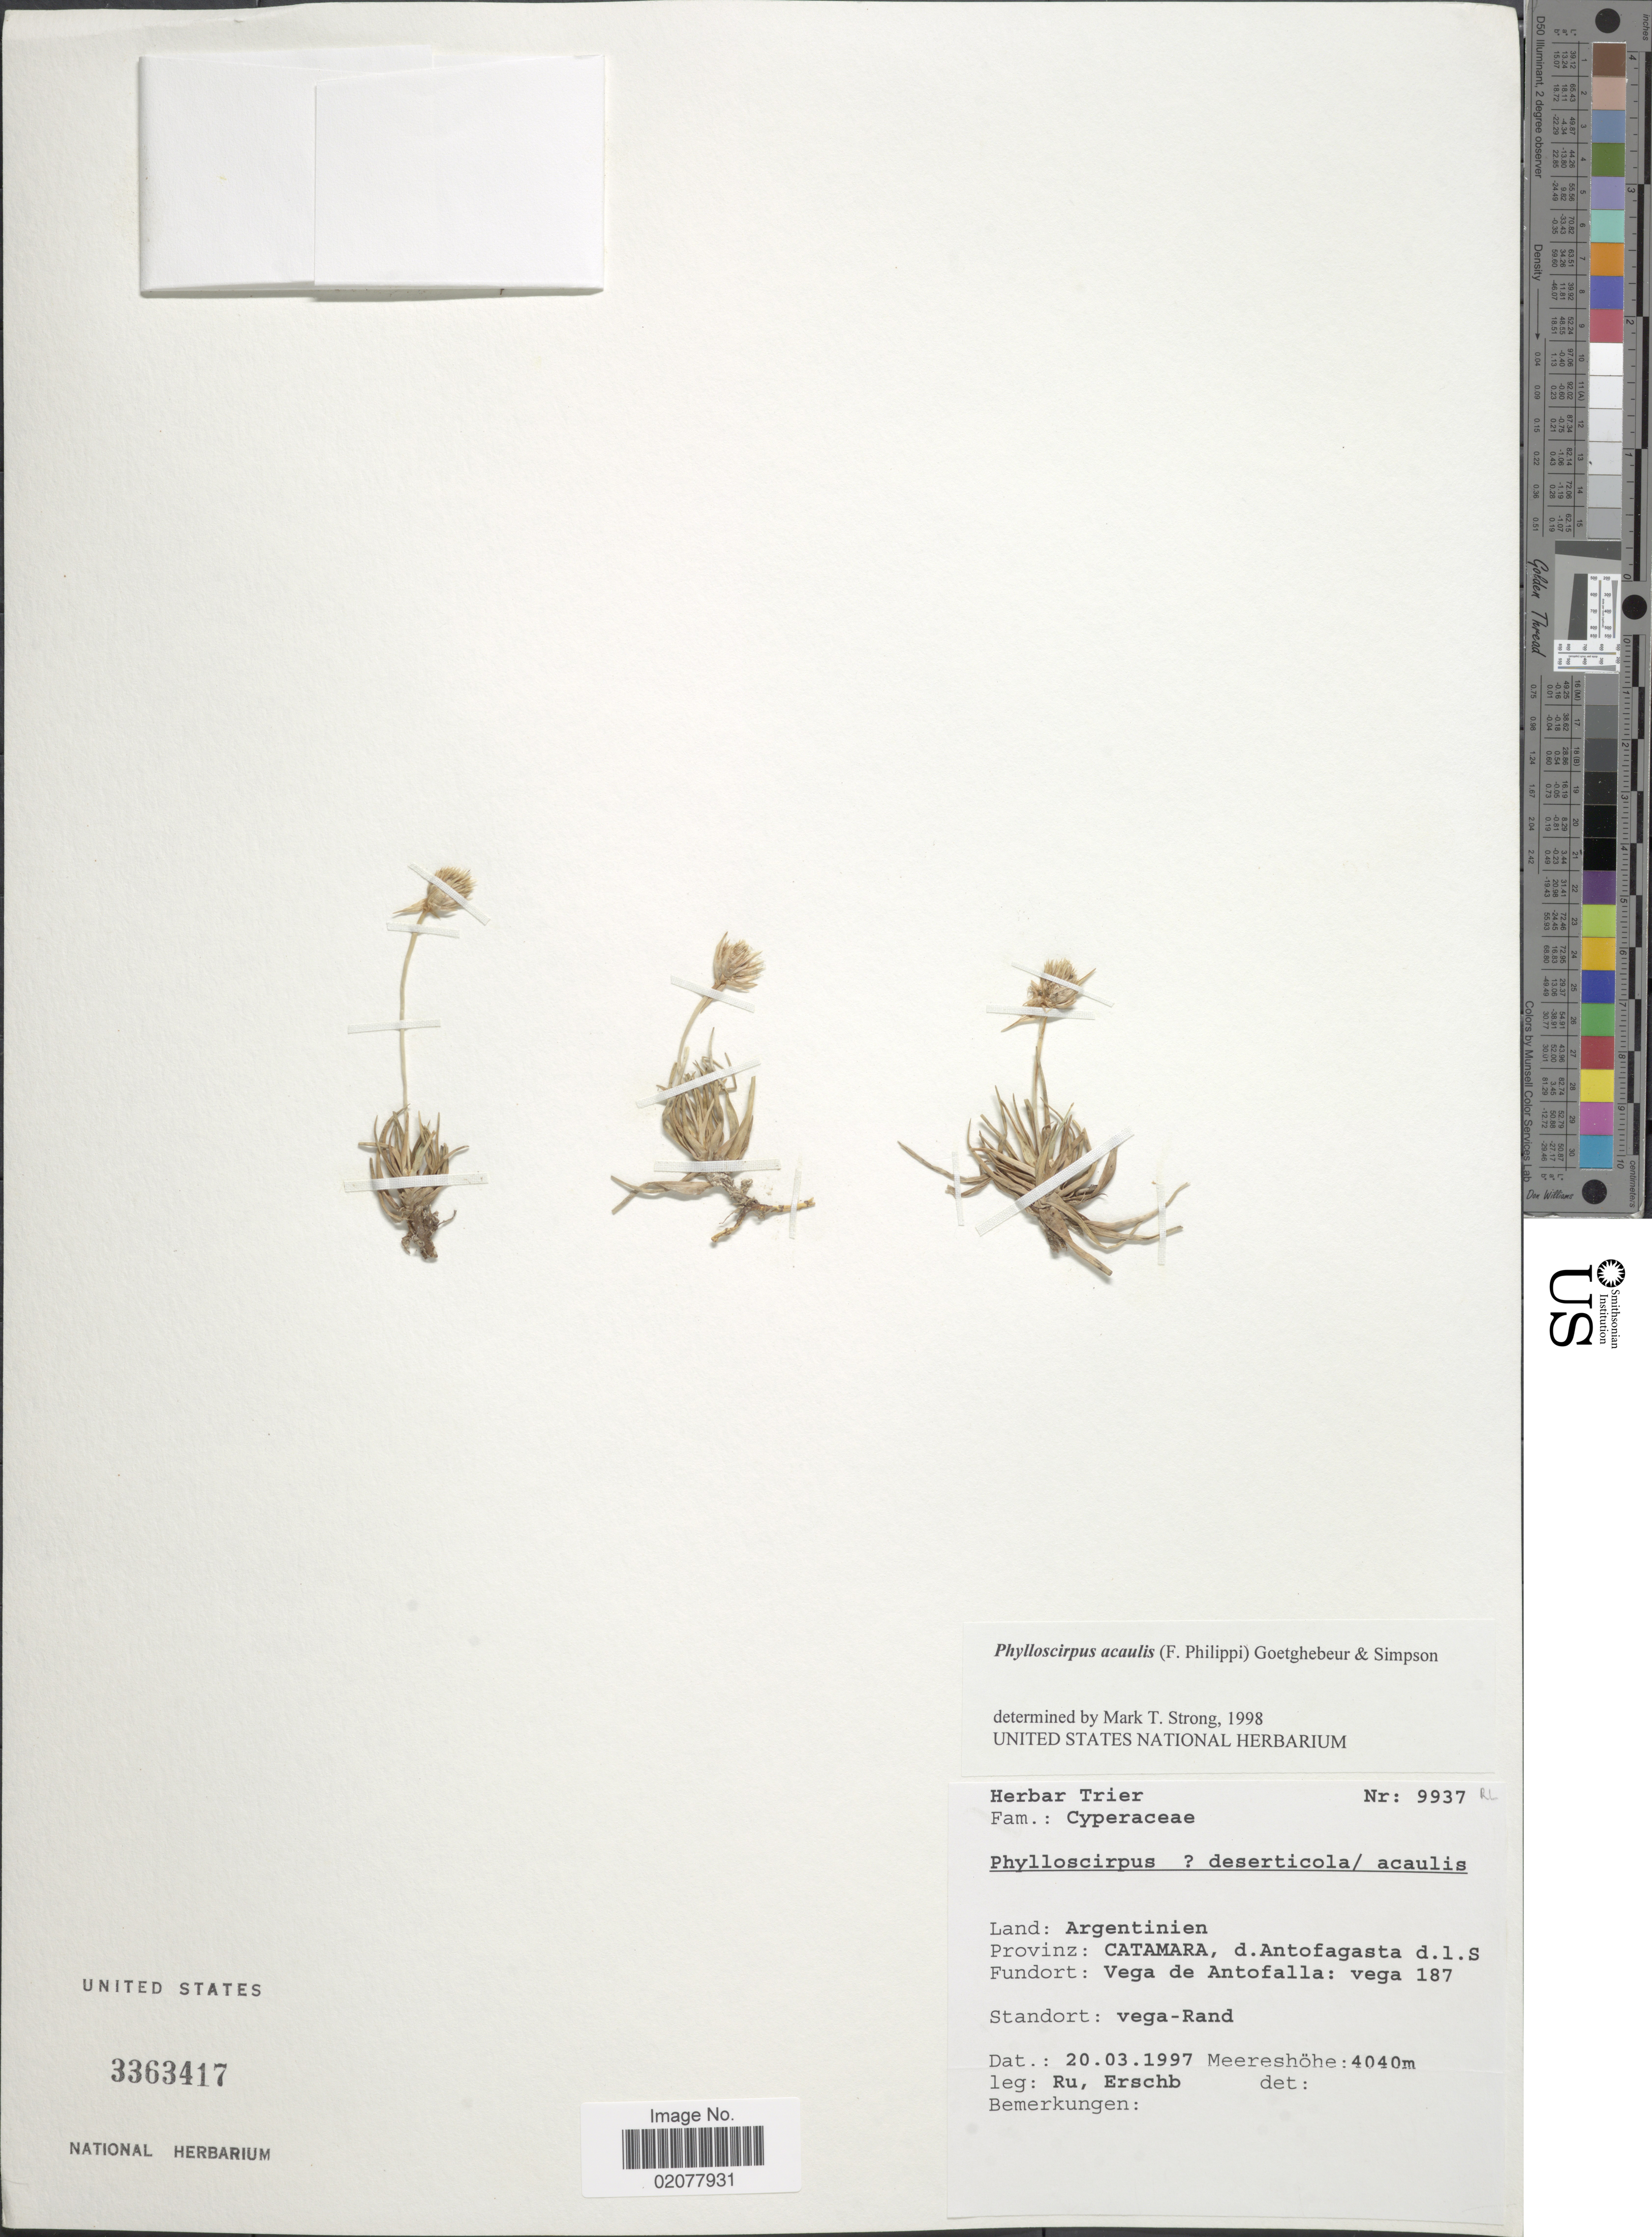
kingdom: Plantae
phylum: Tracheophyta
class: Liliopsida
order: Poales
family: Cyperaceae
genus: Phylloscirpus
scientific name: Phylloscirpus acaulis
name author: (Phil.) Goetgh. & D.A. Simpson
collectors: R. Erschb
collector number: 9937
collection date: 1997-03-20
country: Argentina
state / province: Catamarca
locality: Provinz: Catamarca, d. Antofagasta d.l.s. Vega de Antofalla: vega 187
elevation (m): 4040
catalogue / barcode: US 3363417